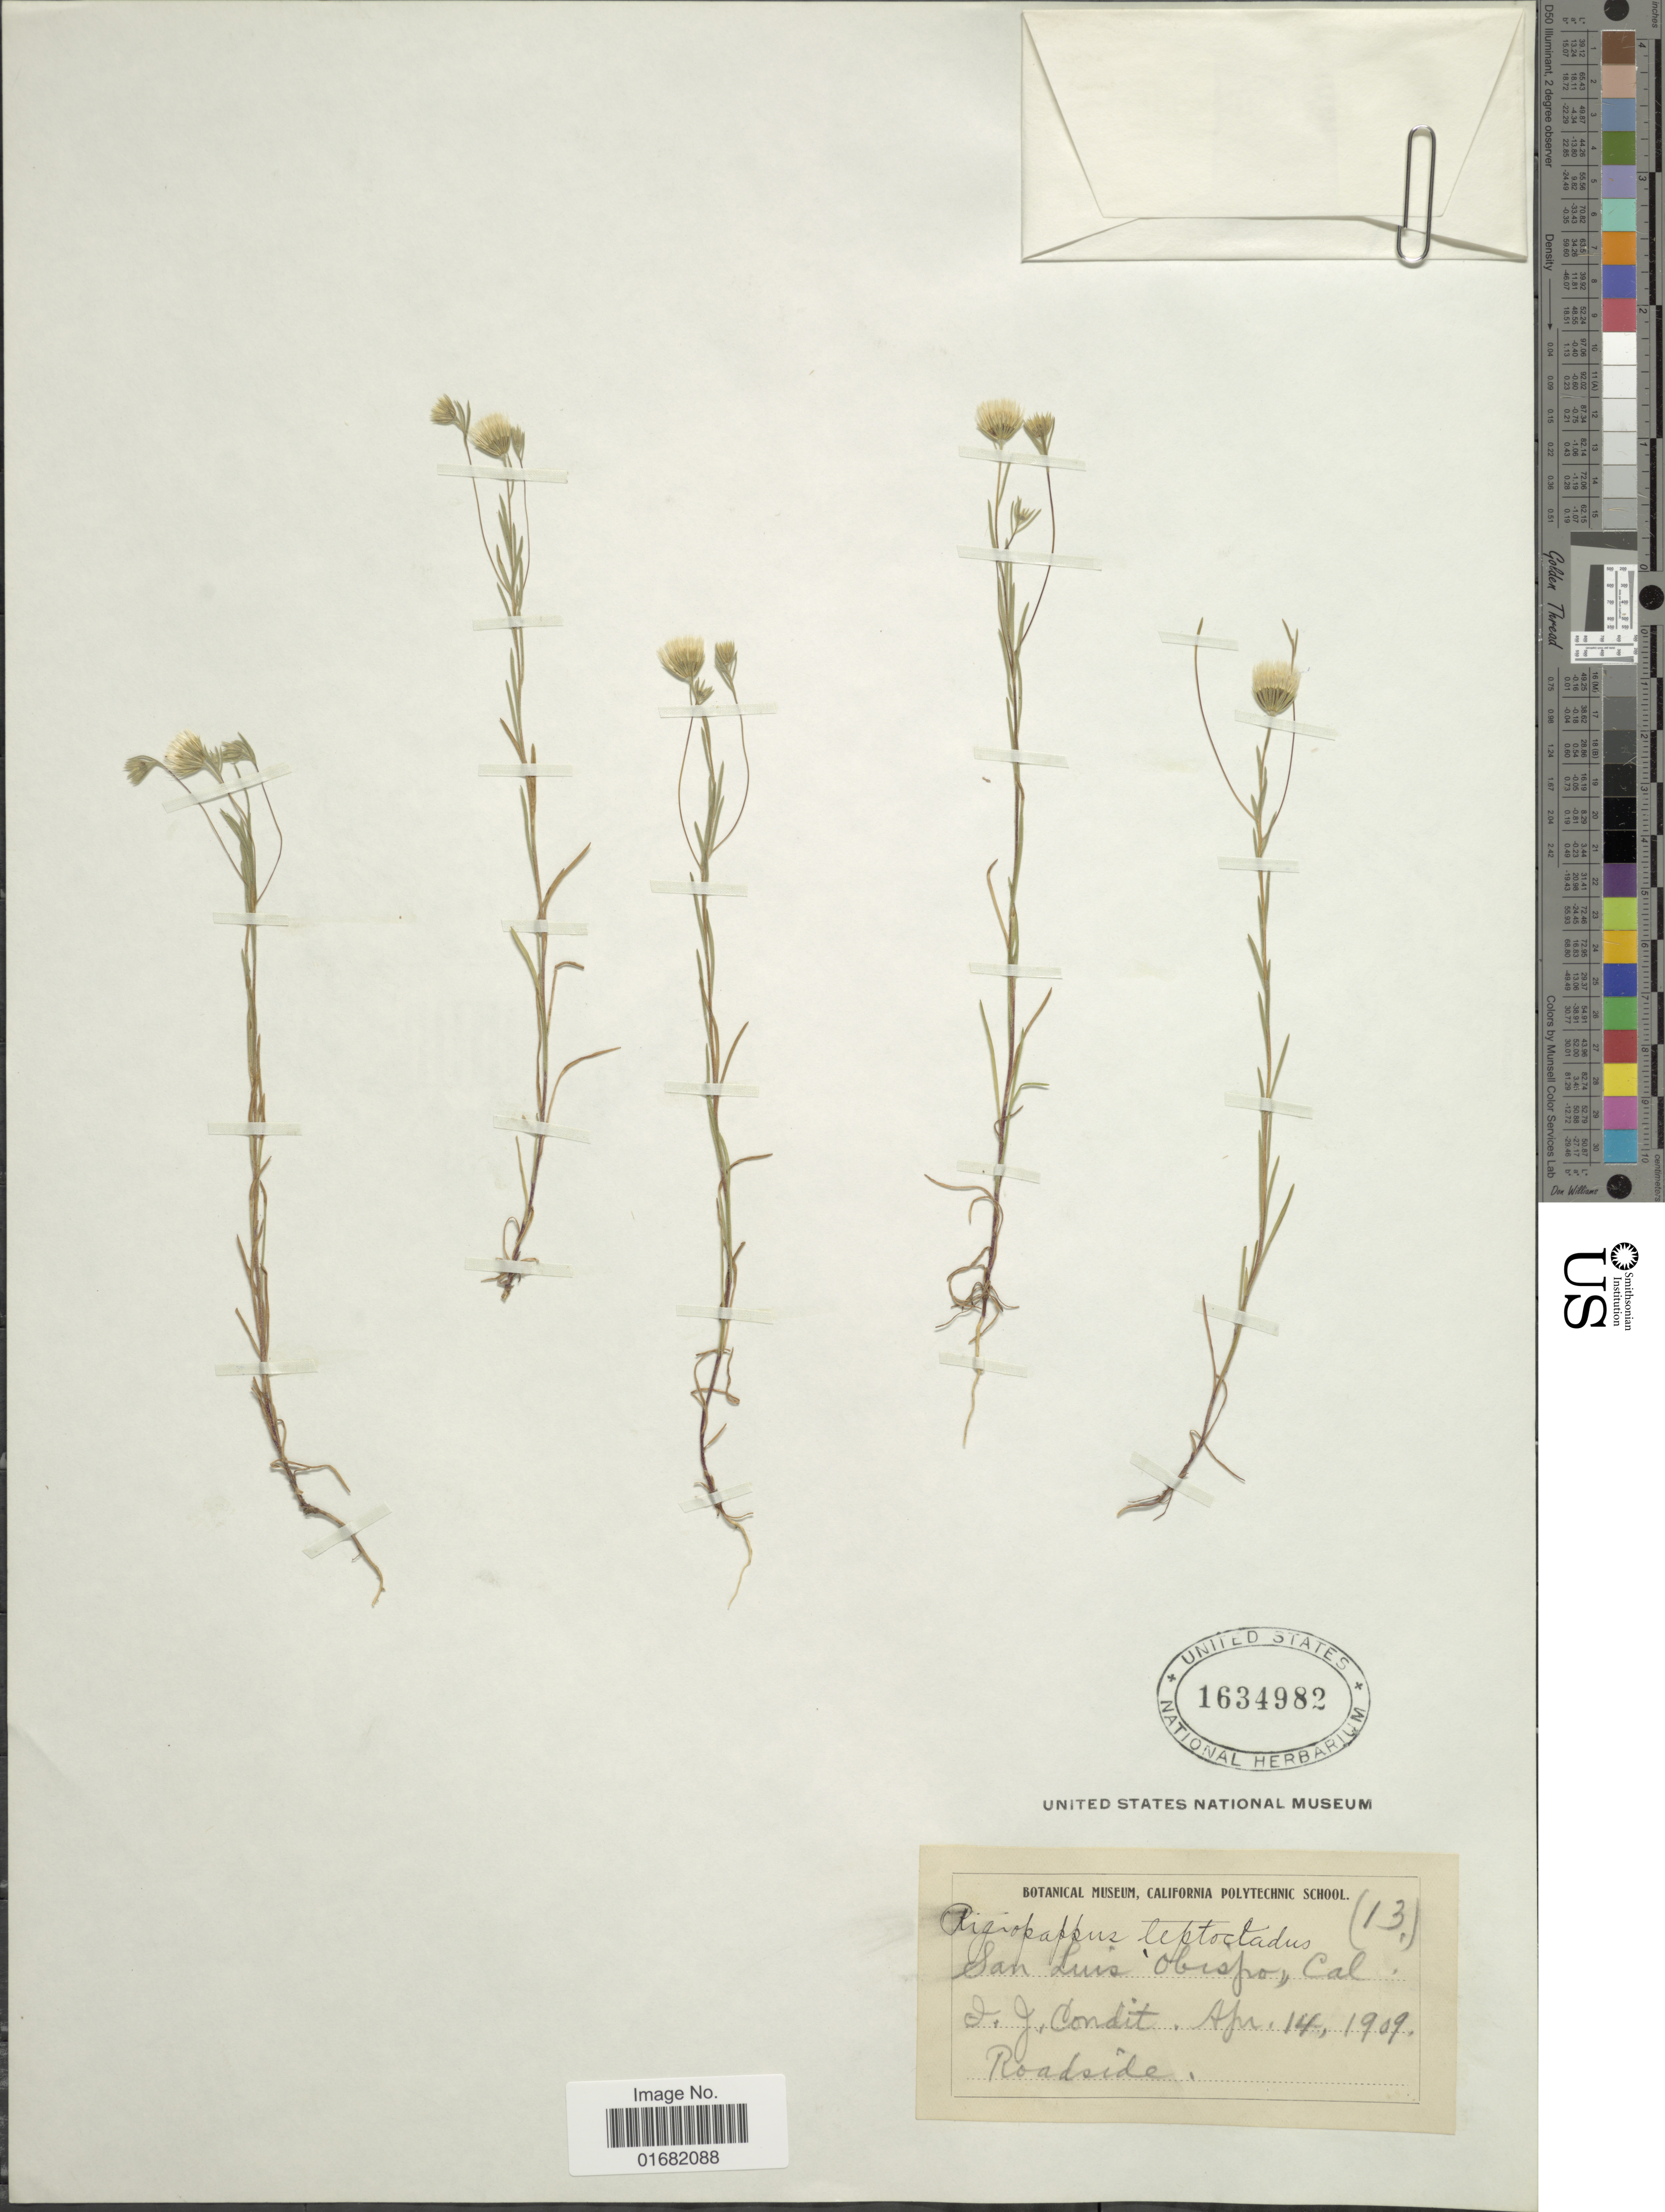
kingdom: Plantae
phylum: Tracheophyta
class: Magnoliopsida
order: Asterales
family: Asteraceae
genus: Rigiopappus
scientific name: Rigiopappus leptocladus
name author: A. Gray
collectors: I. Condit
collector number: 13?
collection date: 1909-04-14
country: United States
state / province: California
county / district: San Luis Obispo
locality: San Luis Obispo, roadside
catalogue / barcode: US 1634982